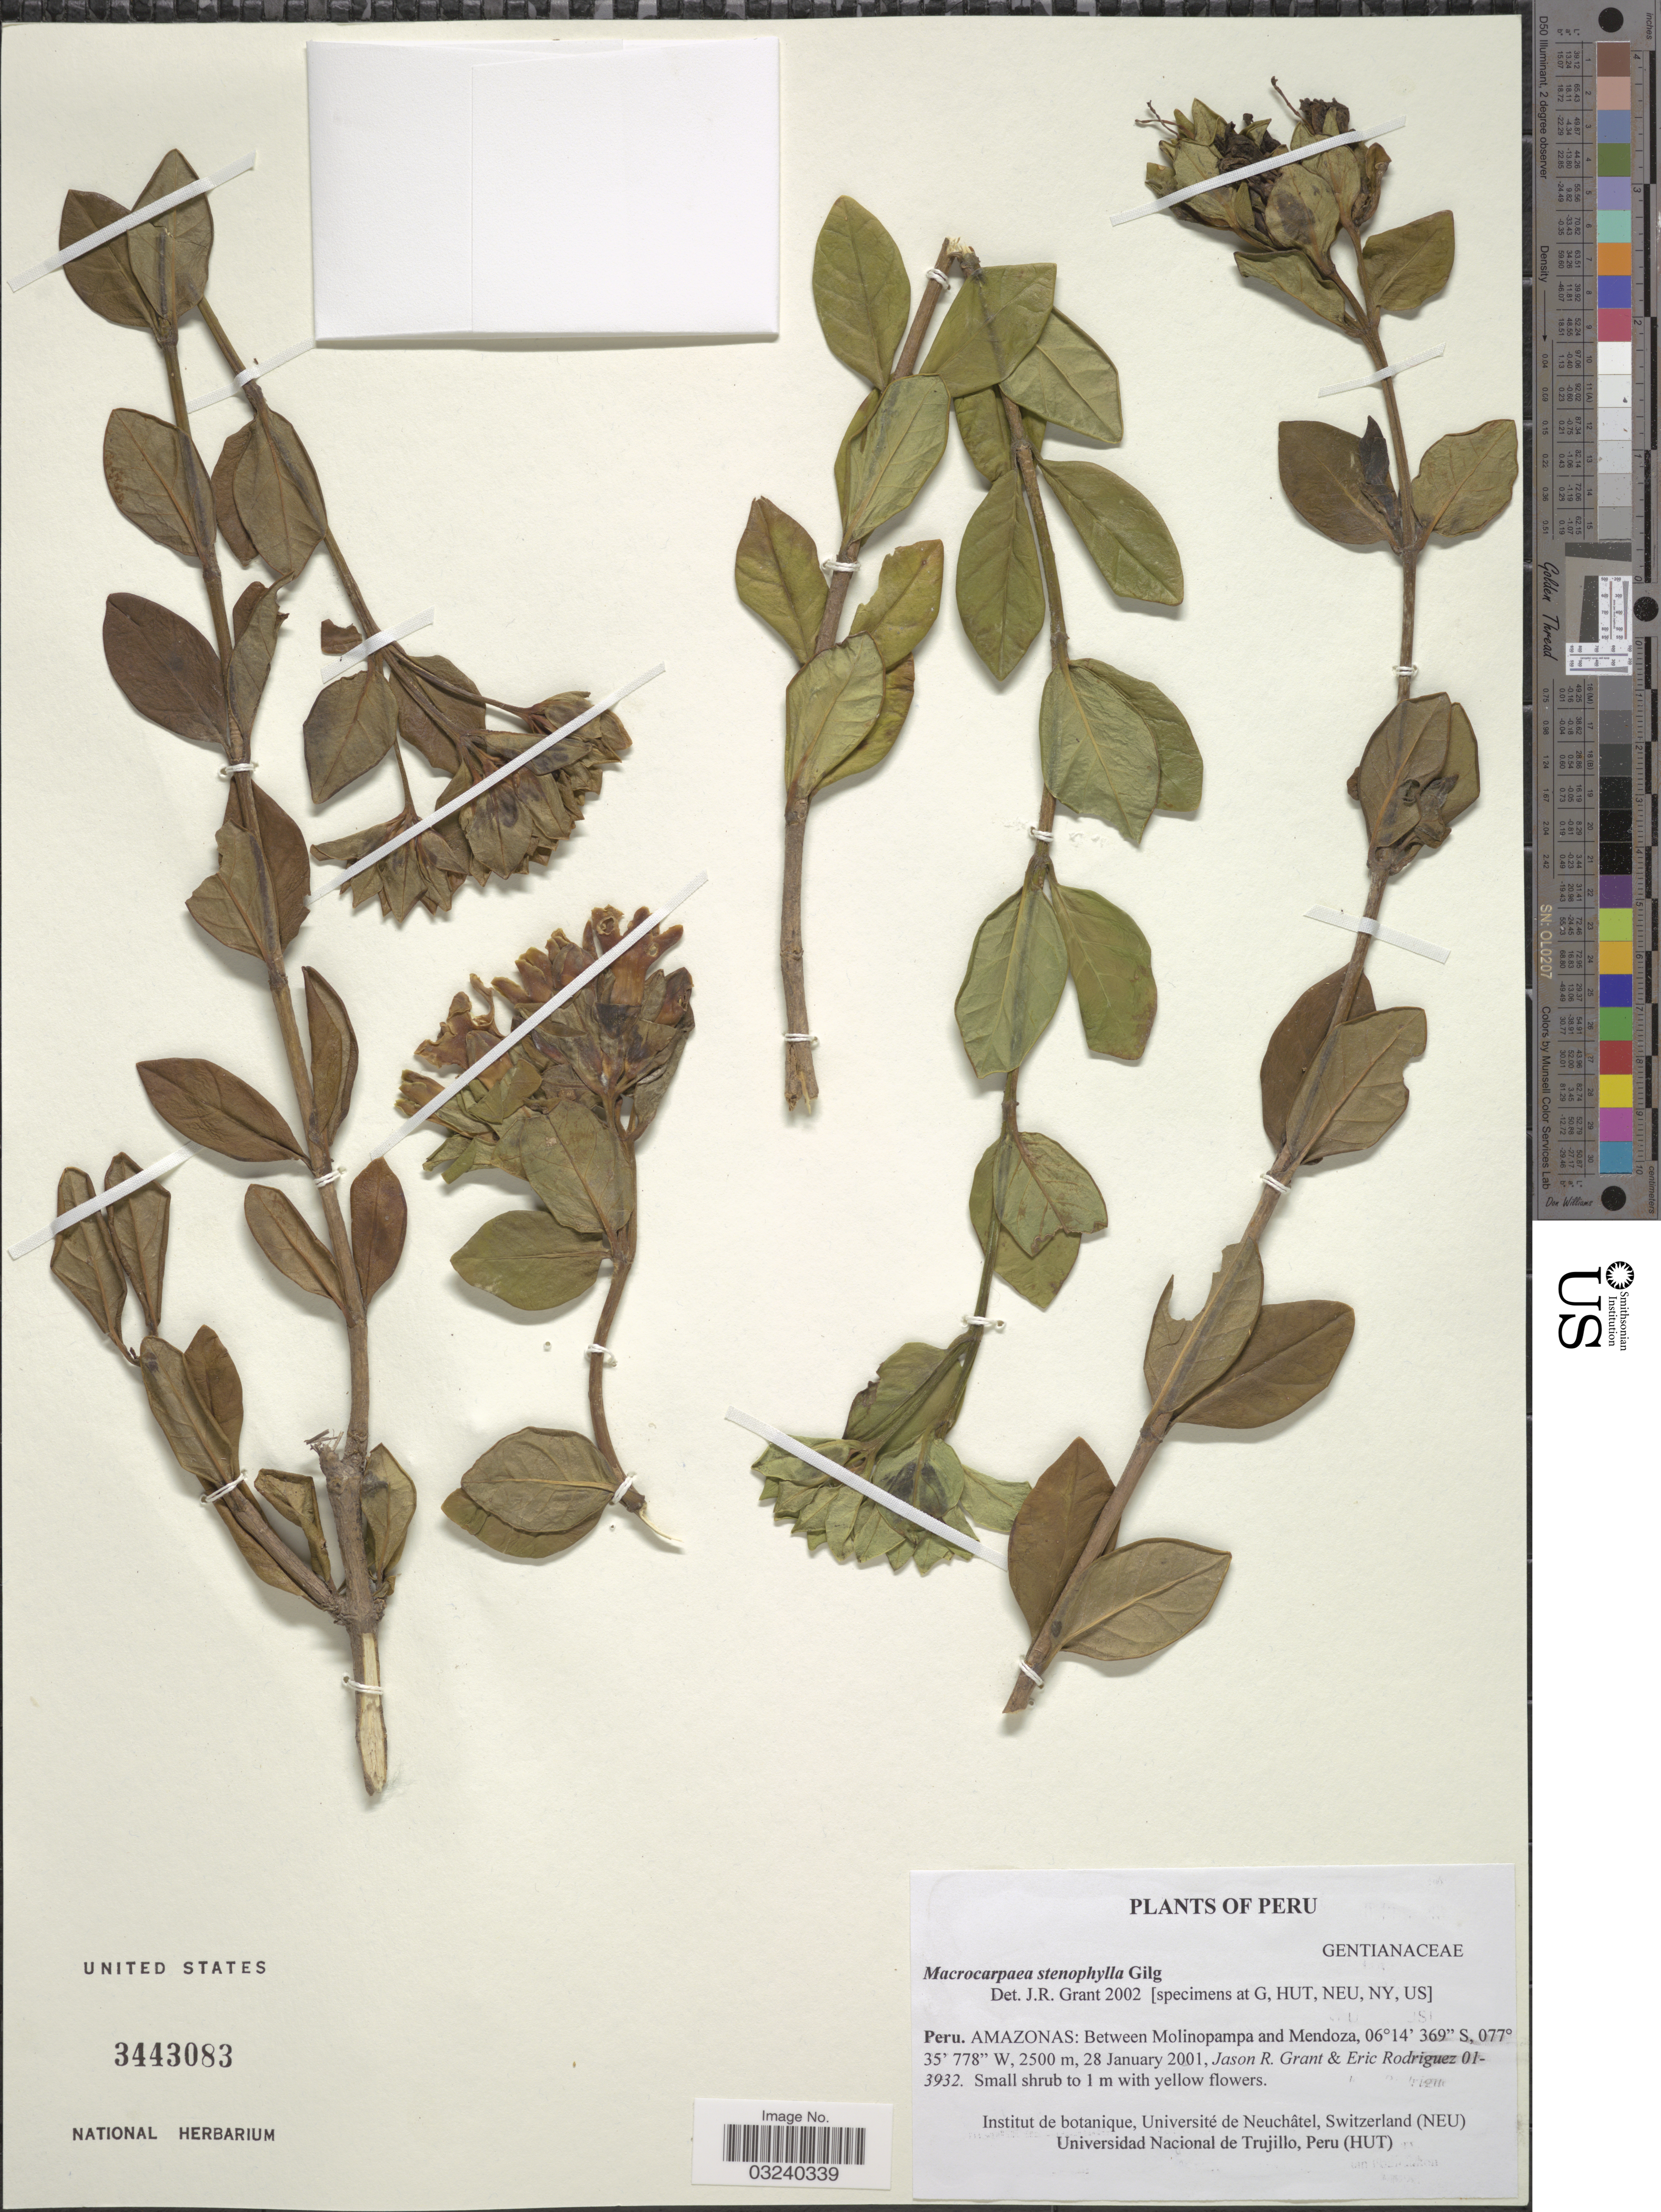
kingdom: Plantae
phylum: Tracheophyta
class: Magnoliopsida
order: Gentianales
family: Gentianaceae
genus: Macrocarpaea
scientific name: Macrocarpaea stenophylla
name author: Gilg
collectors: J. R. Grant & E. Rodriguez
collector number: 01-3932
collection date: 2001-01-28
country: Peru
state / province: Amazonas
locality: Between Molinopampa and Mendoza.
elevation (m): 2500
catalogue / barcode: US 3443083